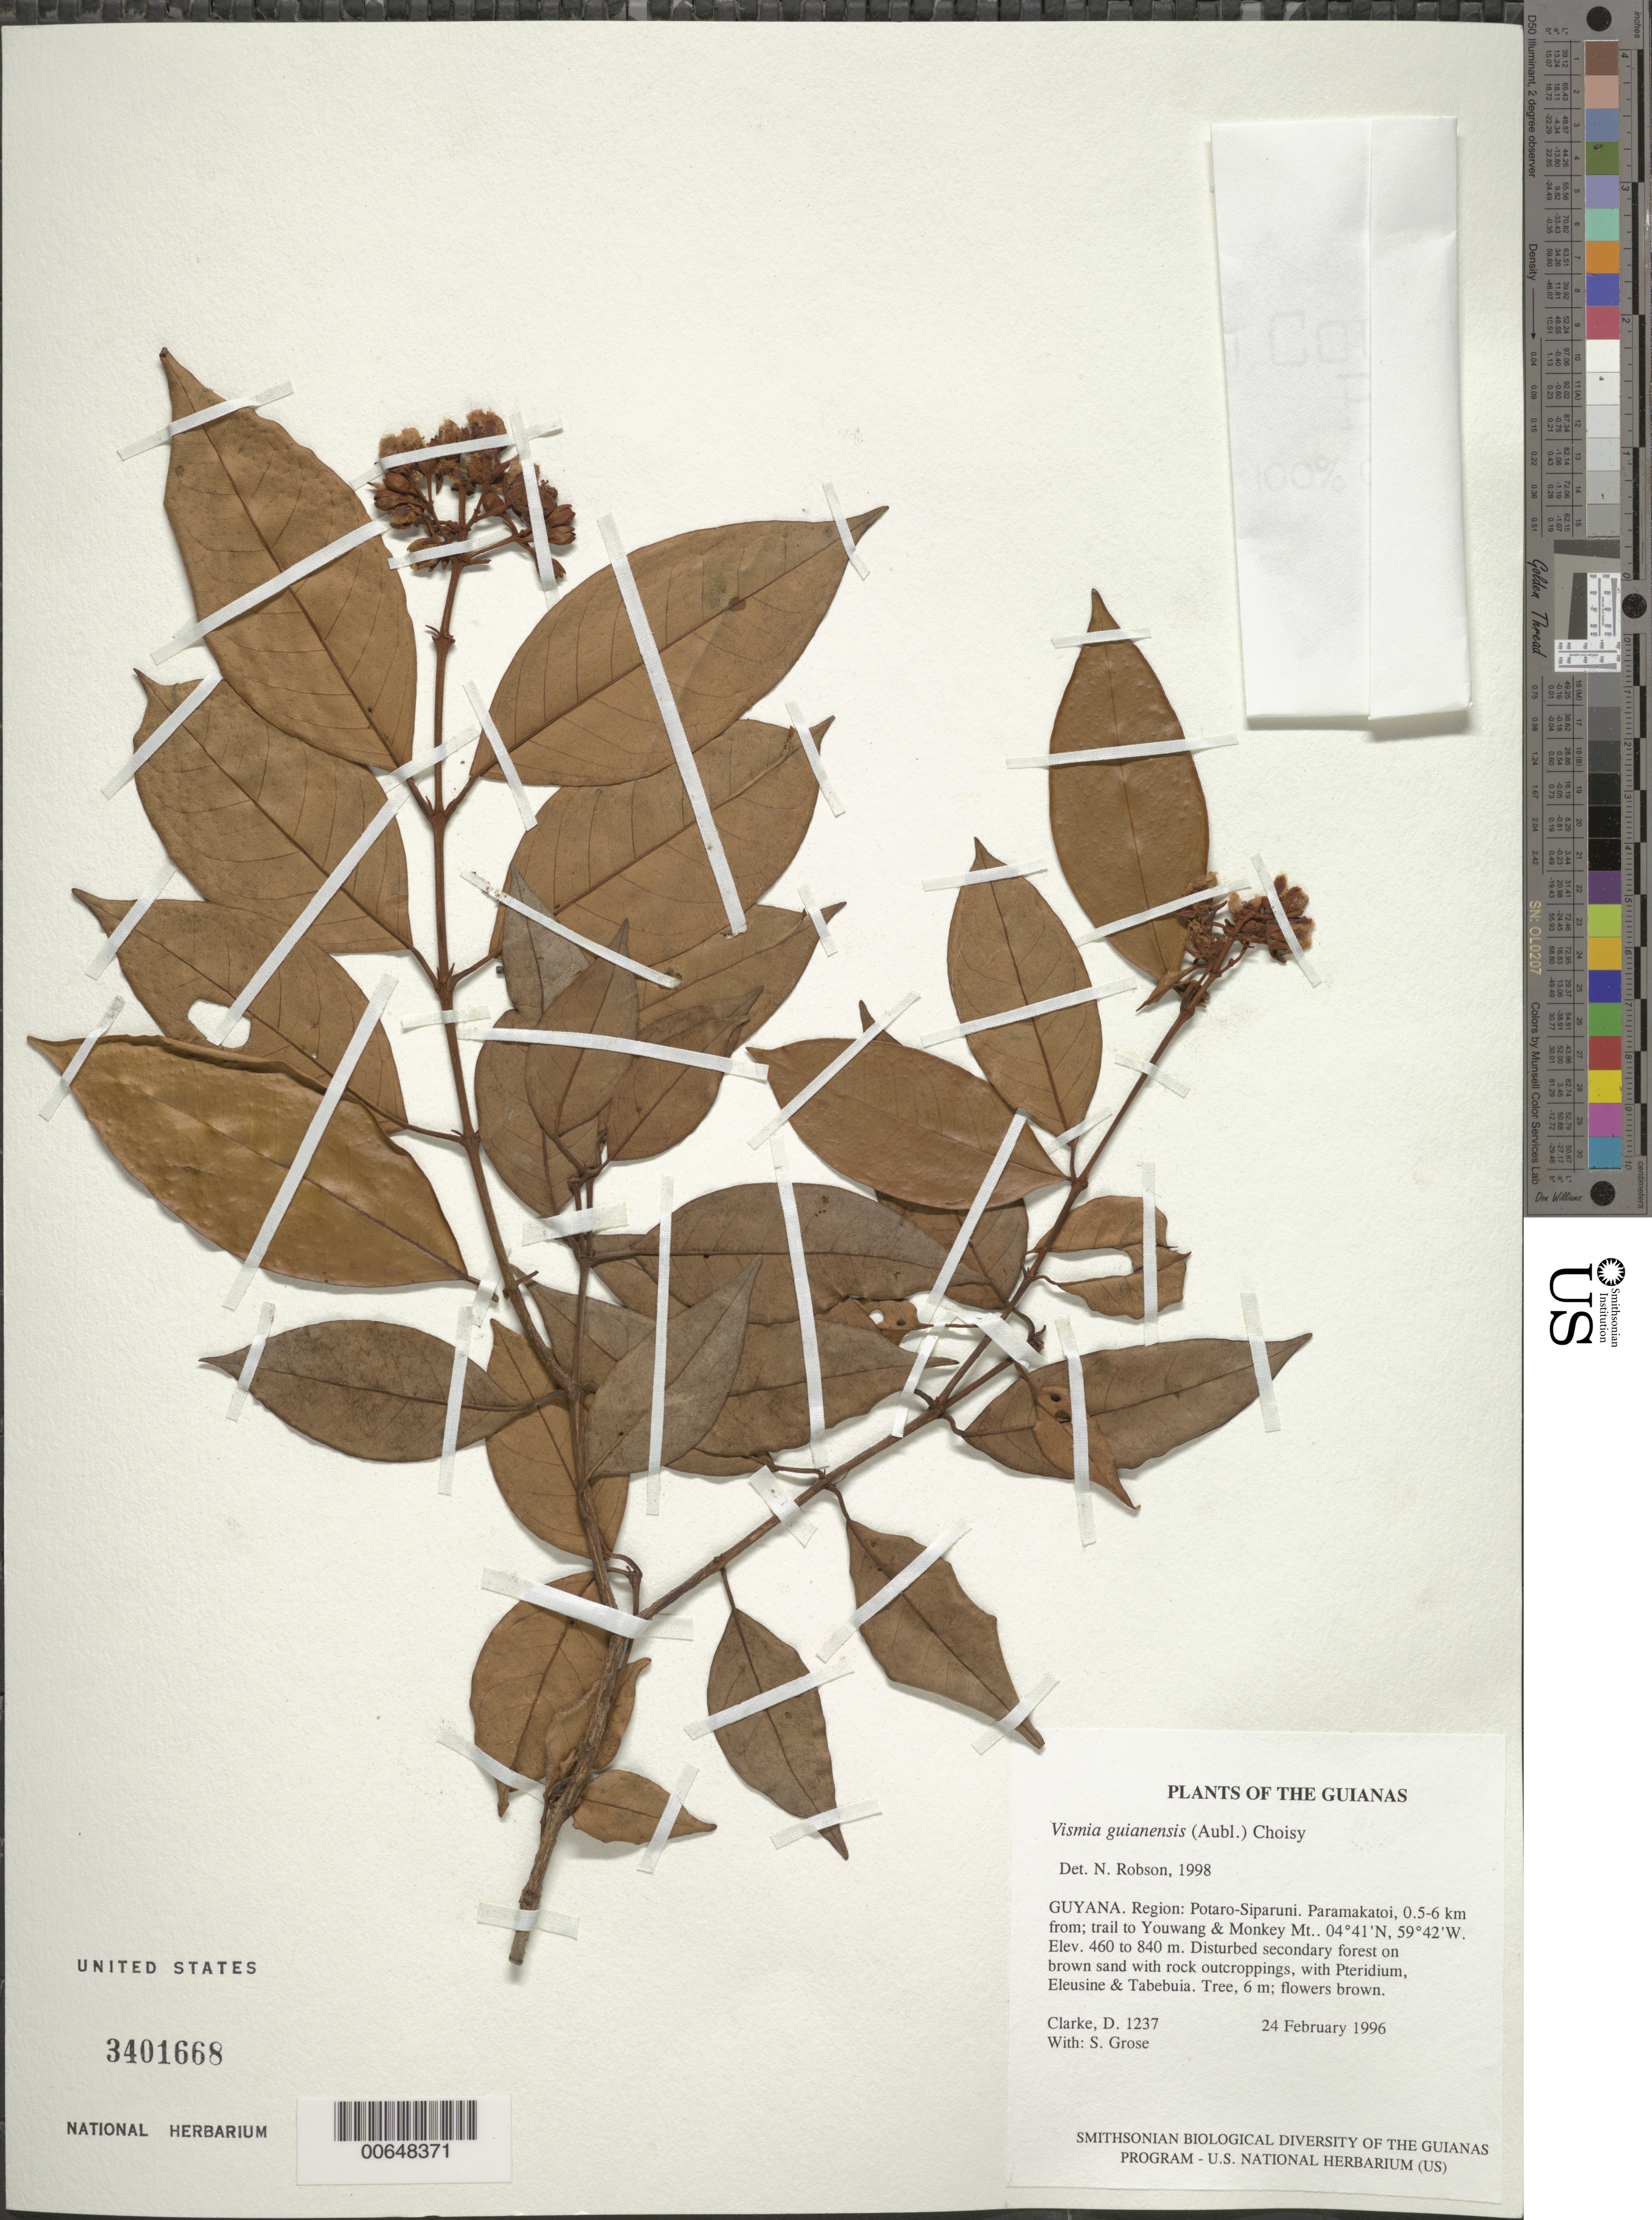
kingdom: Plantae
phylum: Tracheophyta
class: Magnoliopsida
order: Malpighiales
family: Hypericaceae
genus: Vismia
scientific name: Vismia guianensis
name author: (Aubl.) Pers.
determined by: Robson, Norman K. B.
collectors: H. D. Clarke & S. Grose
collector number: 1237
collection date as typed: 24 February 1996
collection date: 1996-02-24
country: Guyana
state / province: Potaro-Siparuni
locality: Paramakatoi, 0.5-6 km from; trail to Youwang & Monkey Mt.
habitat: Disturbed secondary forest on brown sand with rock outcroppings, with Pteridium, Eleusine & Tabebuia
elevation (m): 460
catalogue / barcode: US 3401668